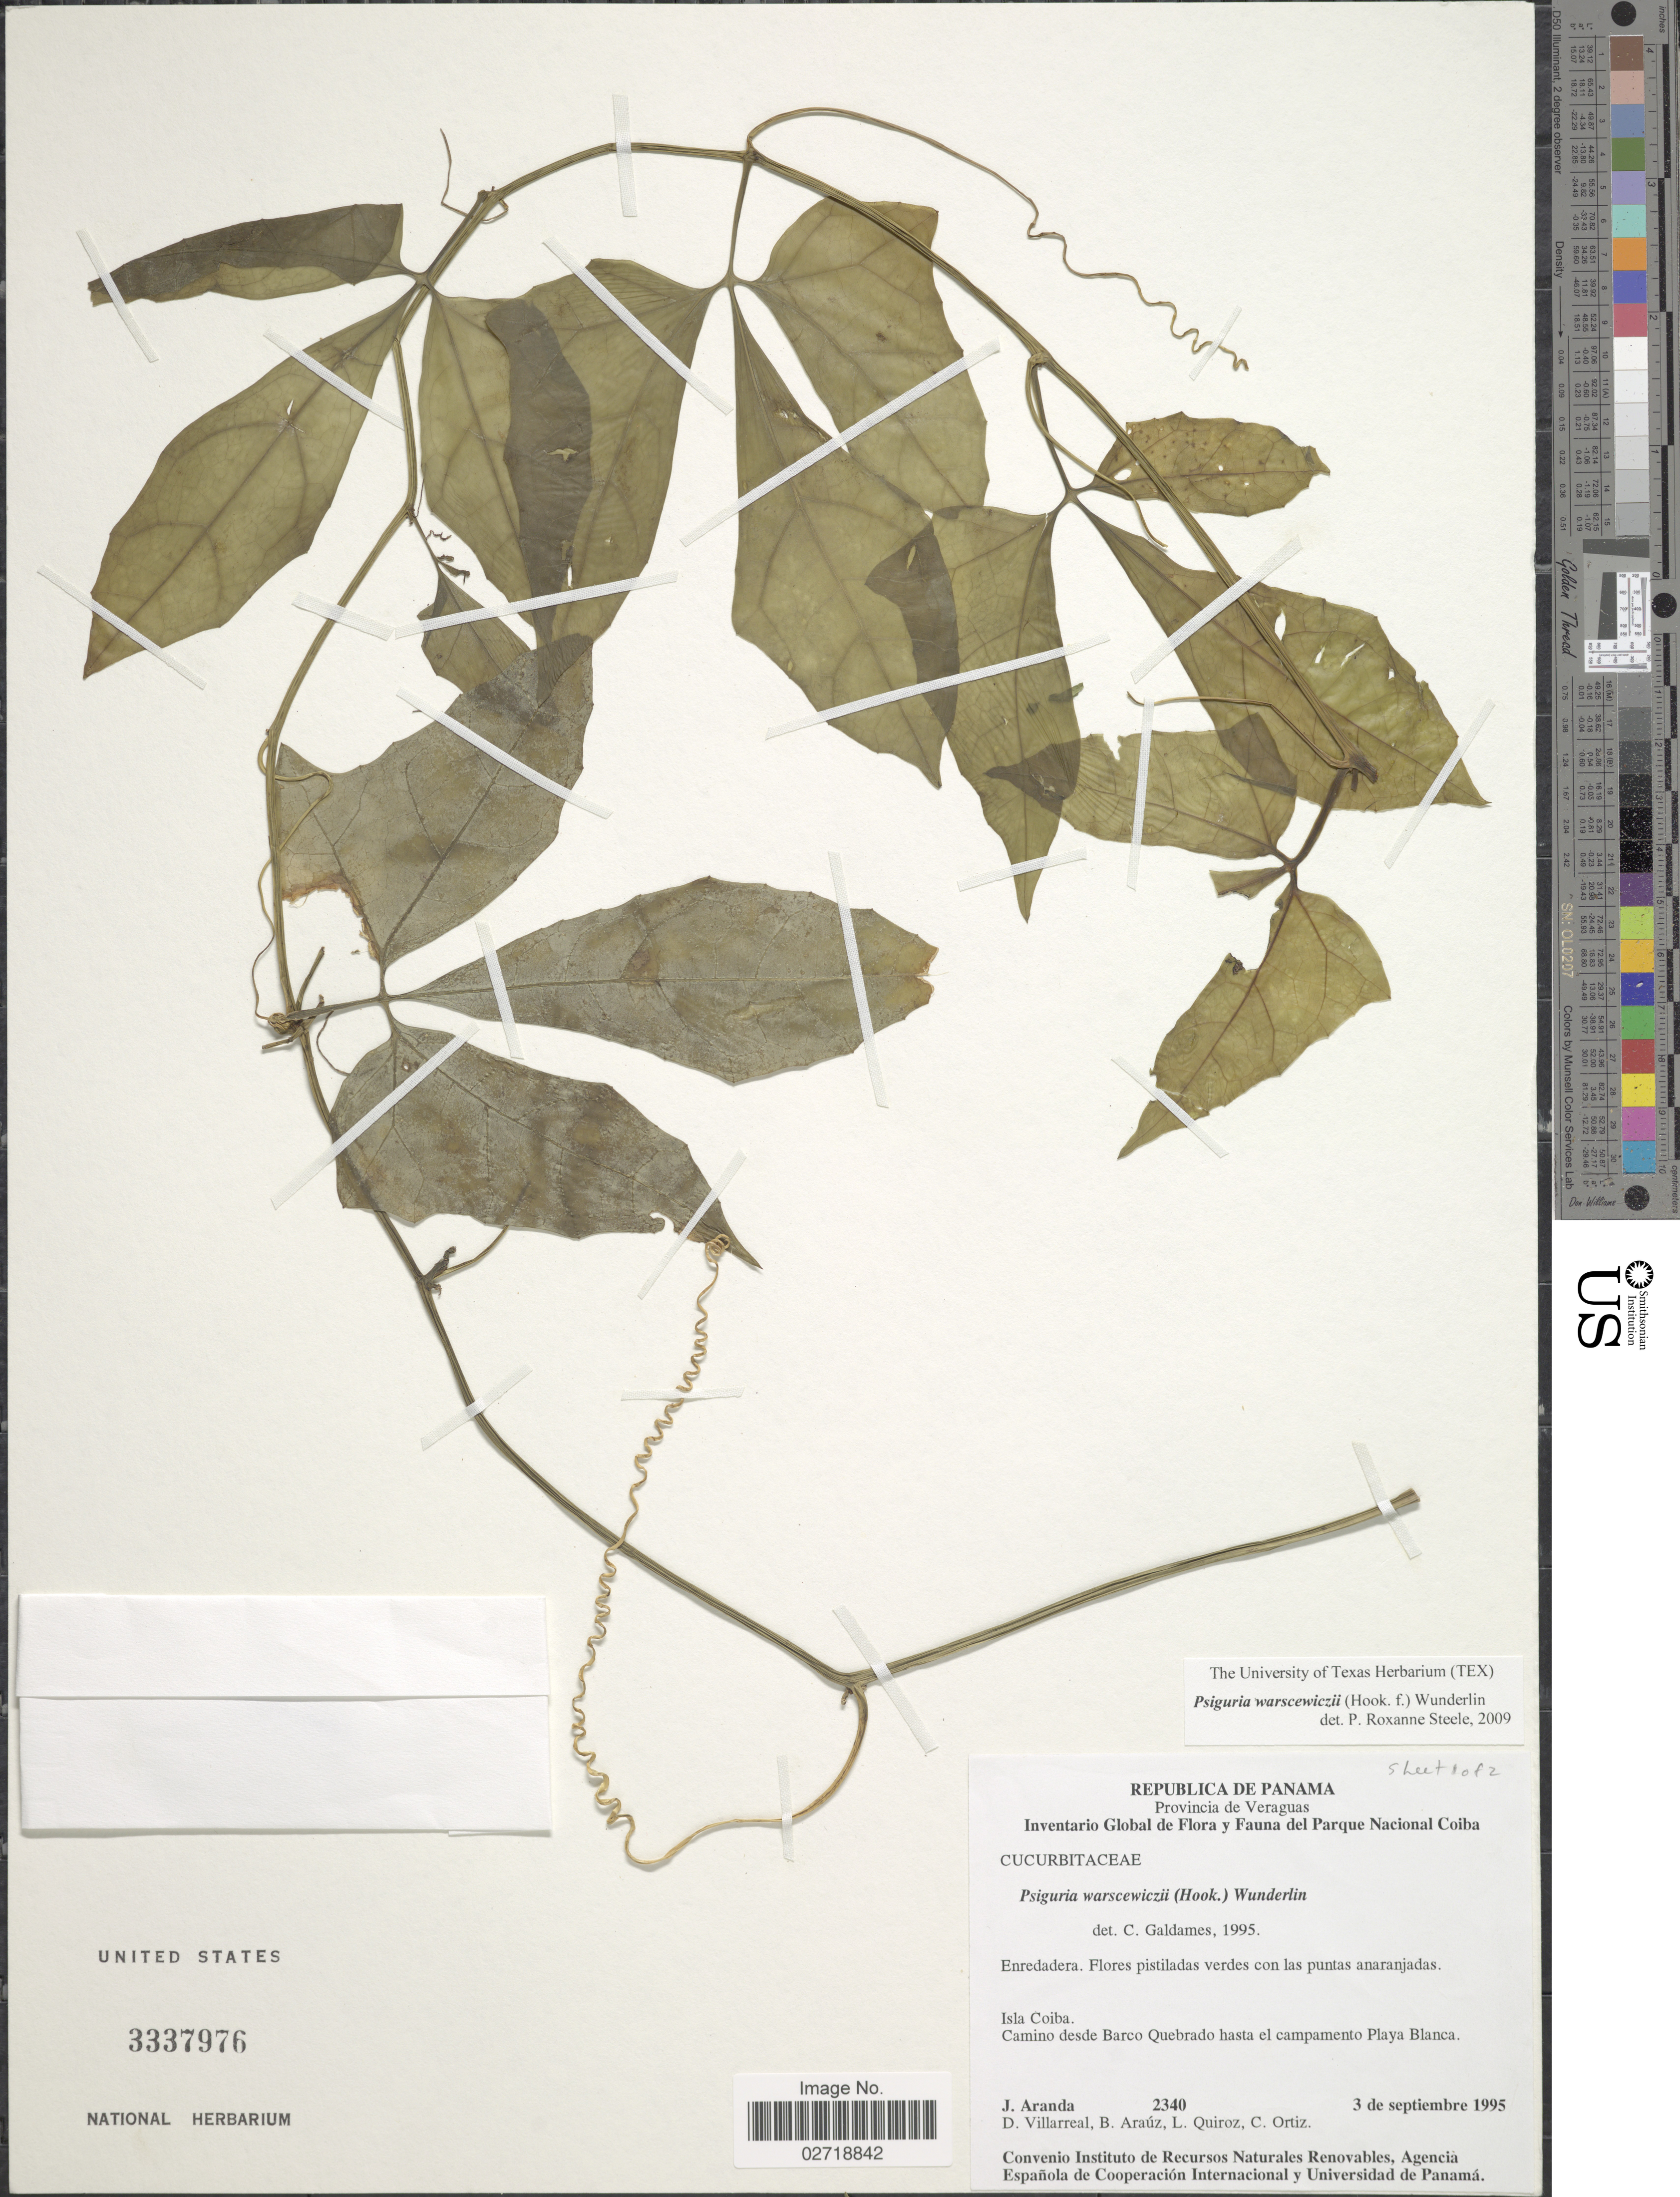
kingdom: Plantae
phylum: Tracheophyta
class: Magnoliopsida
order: Cucurbitales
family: Cucurbitaceae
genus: Psiguria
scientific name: Psiguria warscewiczii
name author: (Hook. f.) Wunderlin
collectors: J. Aranda, D. Villareal, B. Araúz, L. Quiroz & C. Ortiz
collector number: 2340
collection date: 1995-09-03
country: Panama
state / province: Veraguas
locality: Isla Coiba. Camino desde Barco Quebrado hasta el campamento Playa Blanca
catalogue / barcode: US 3337976